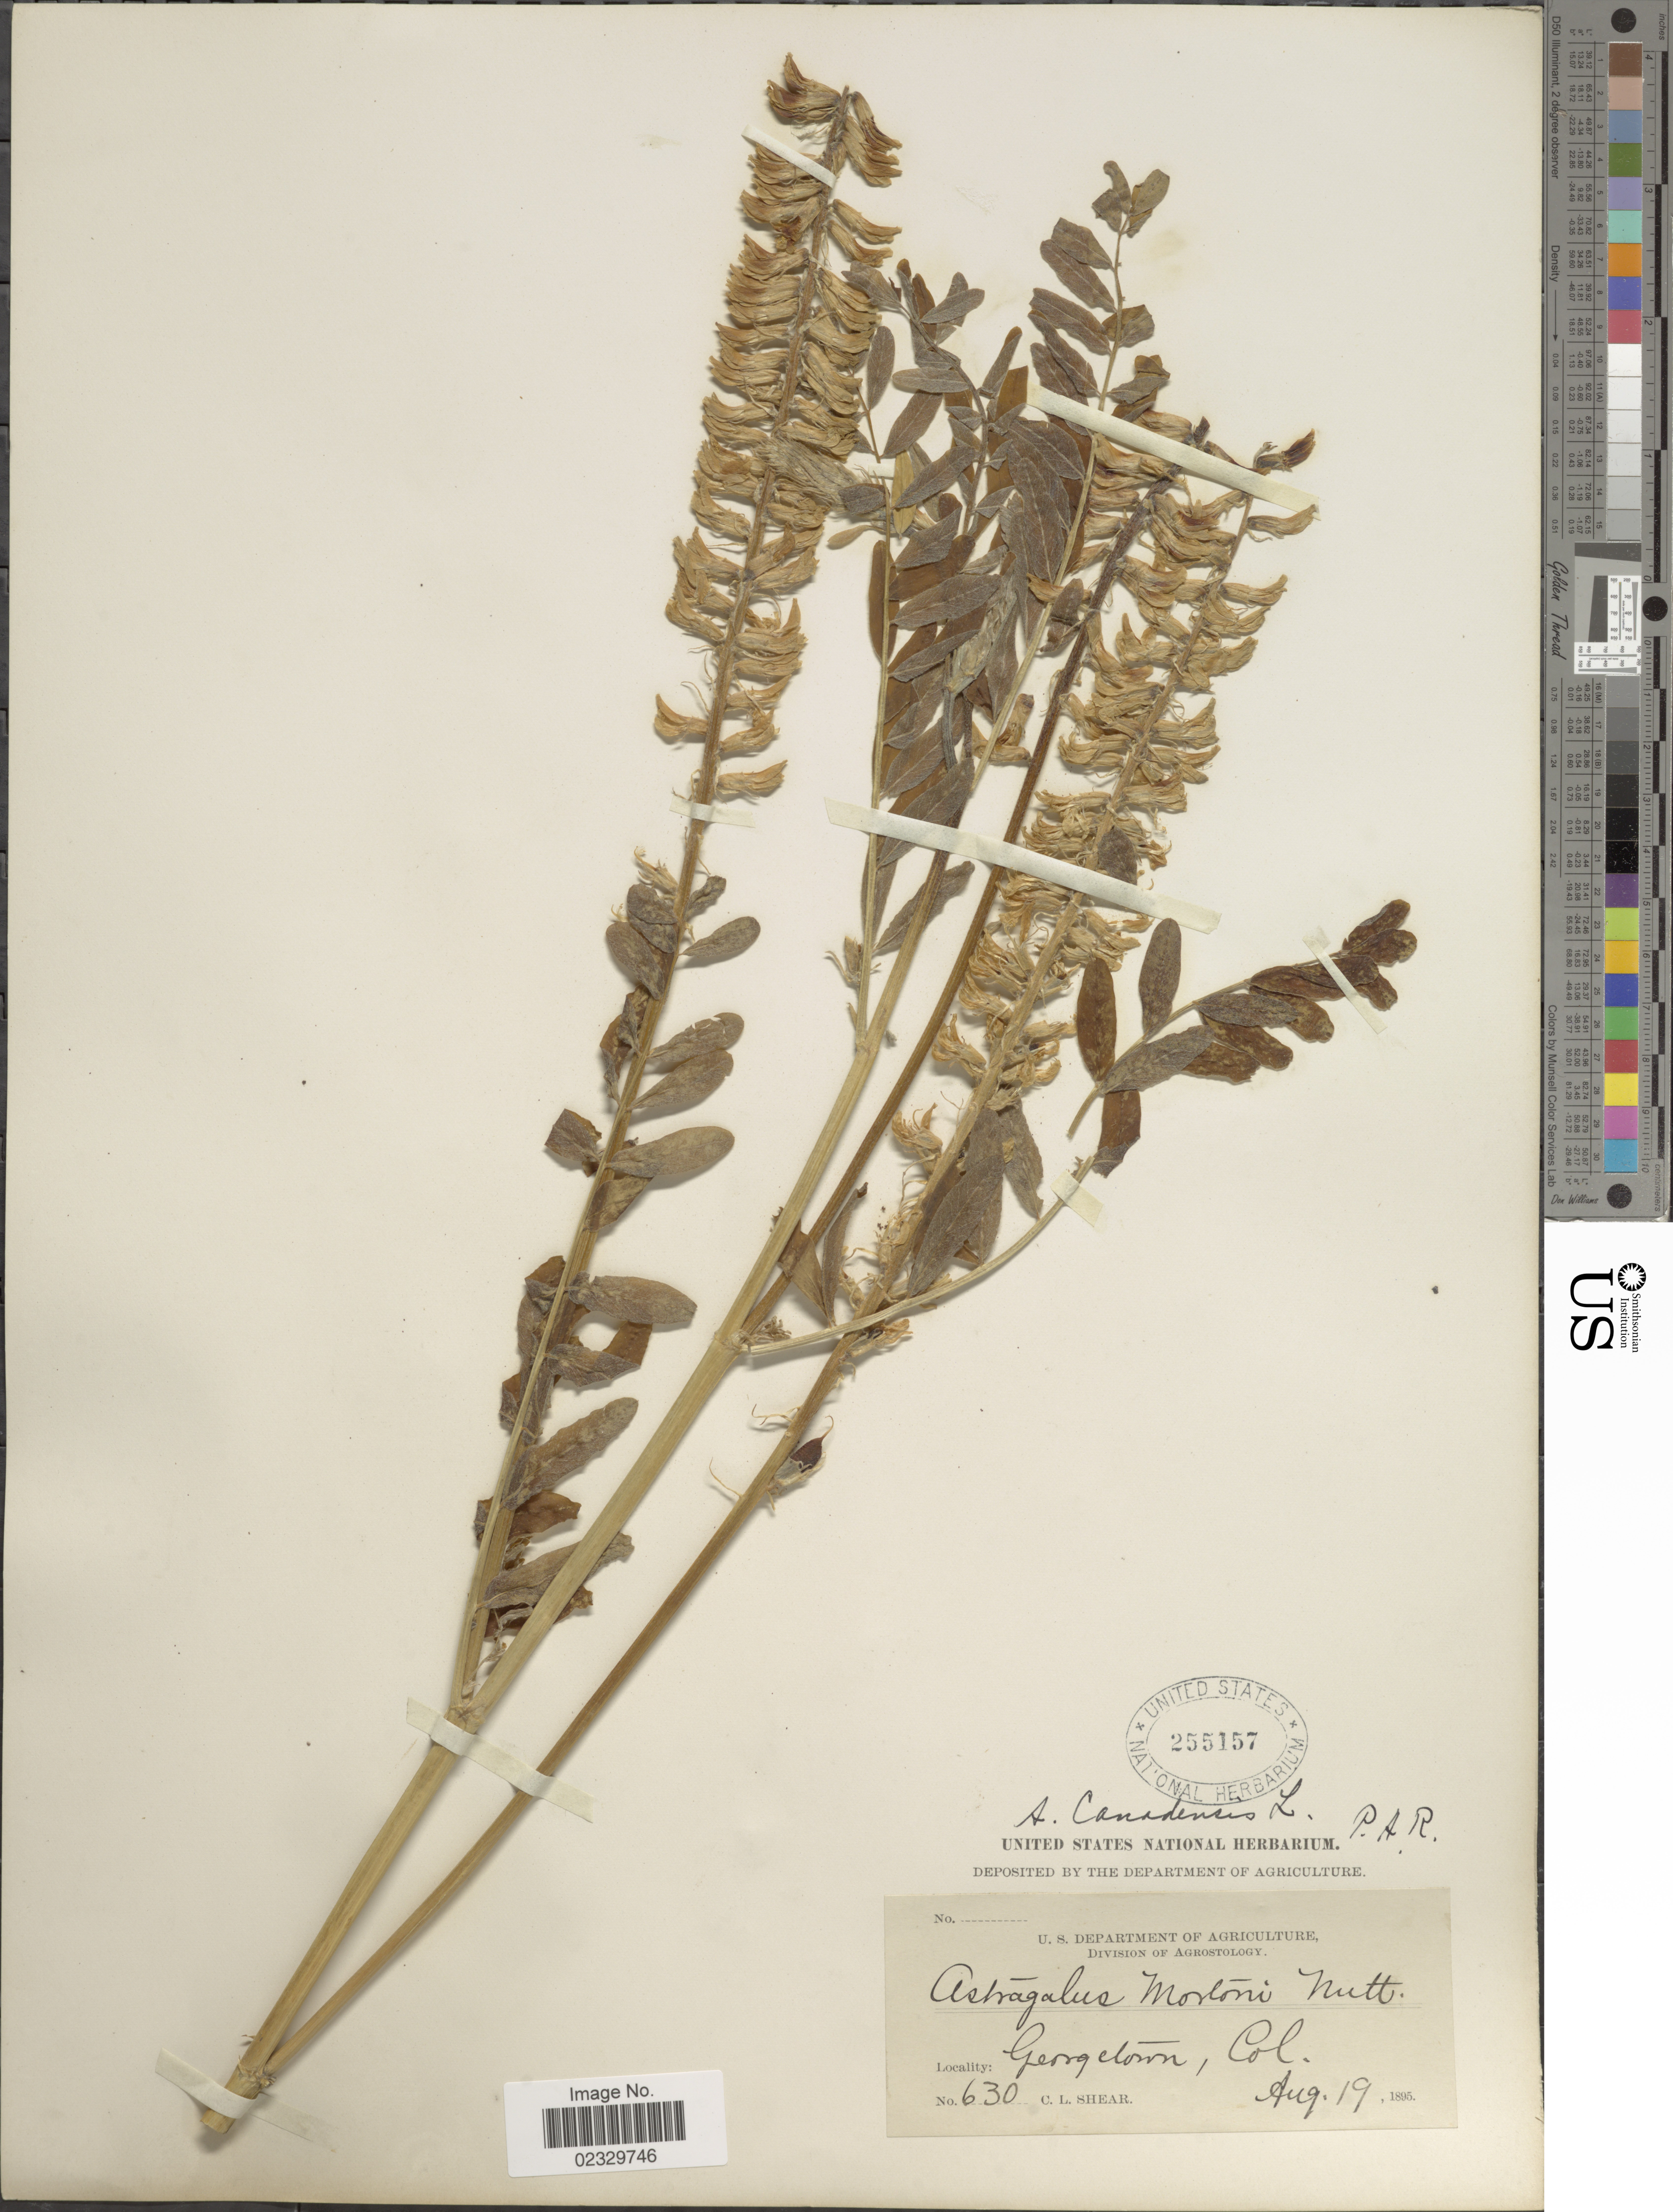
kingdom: Plantae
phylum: Tracheophyta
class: Magnoliopsida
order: Fabales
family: Fabaceae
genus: Astragalus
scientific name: Astragalus canadensis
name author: L.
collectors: C. L. Shear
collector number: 630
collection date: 1895-08-19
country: United States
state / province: Colorado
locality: Georgetown, Colo.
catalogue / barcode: US 255157